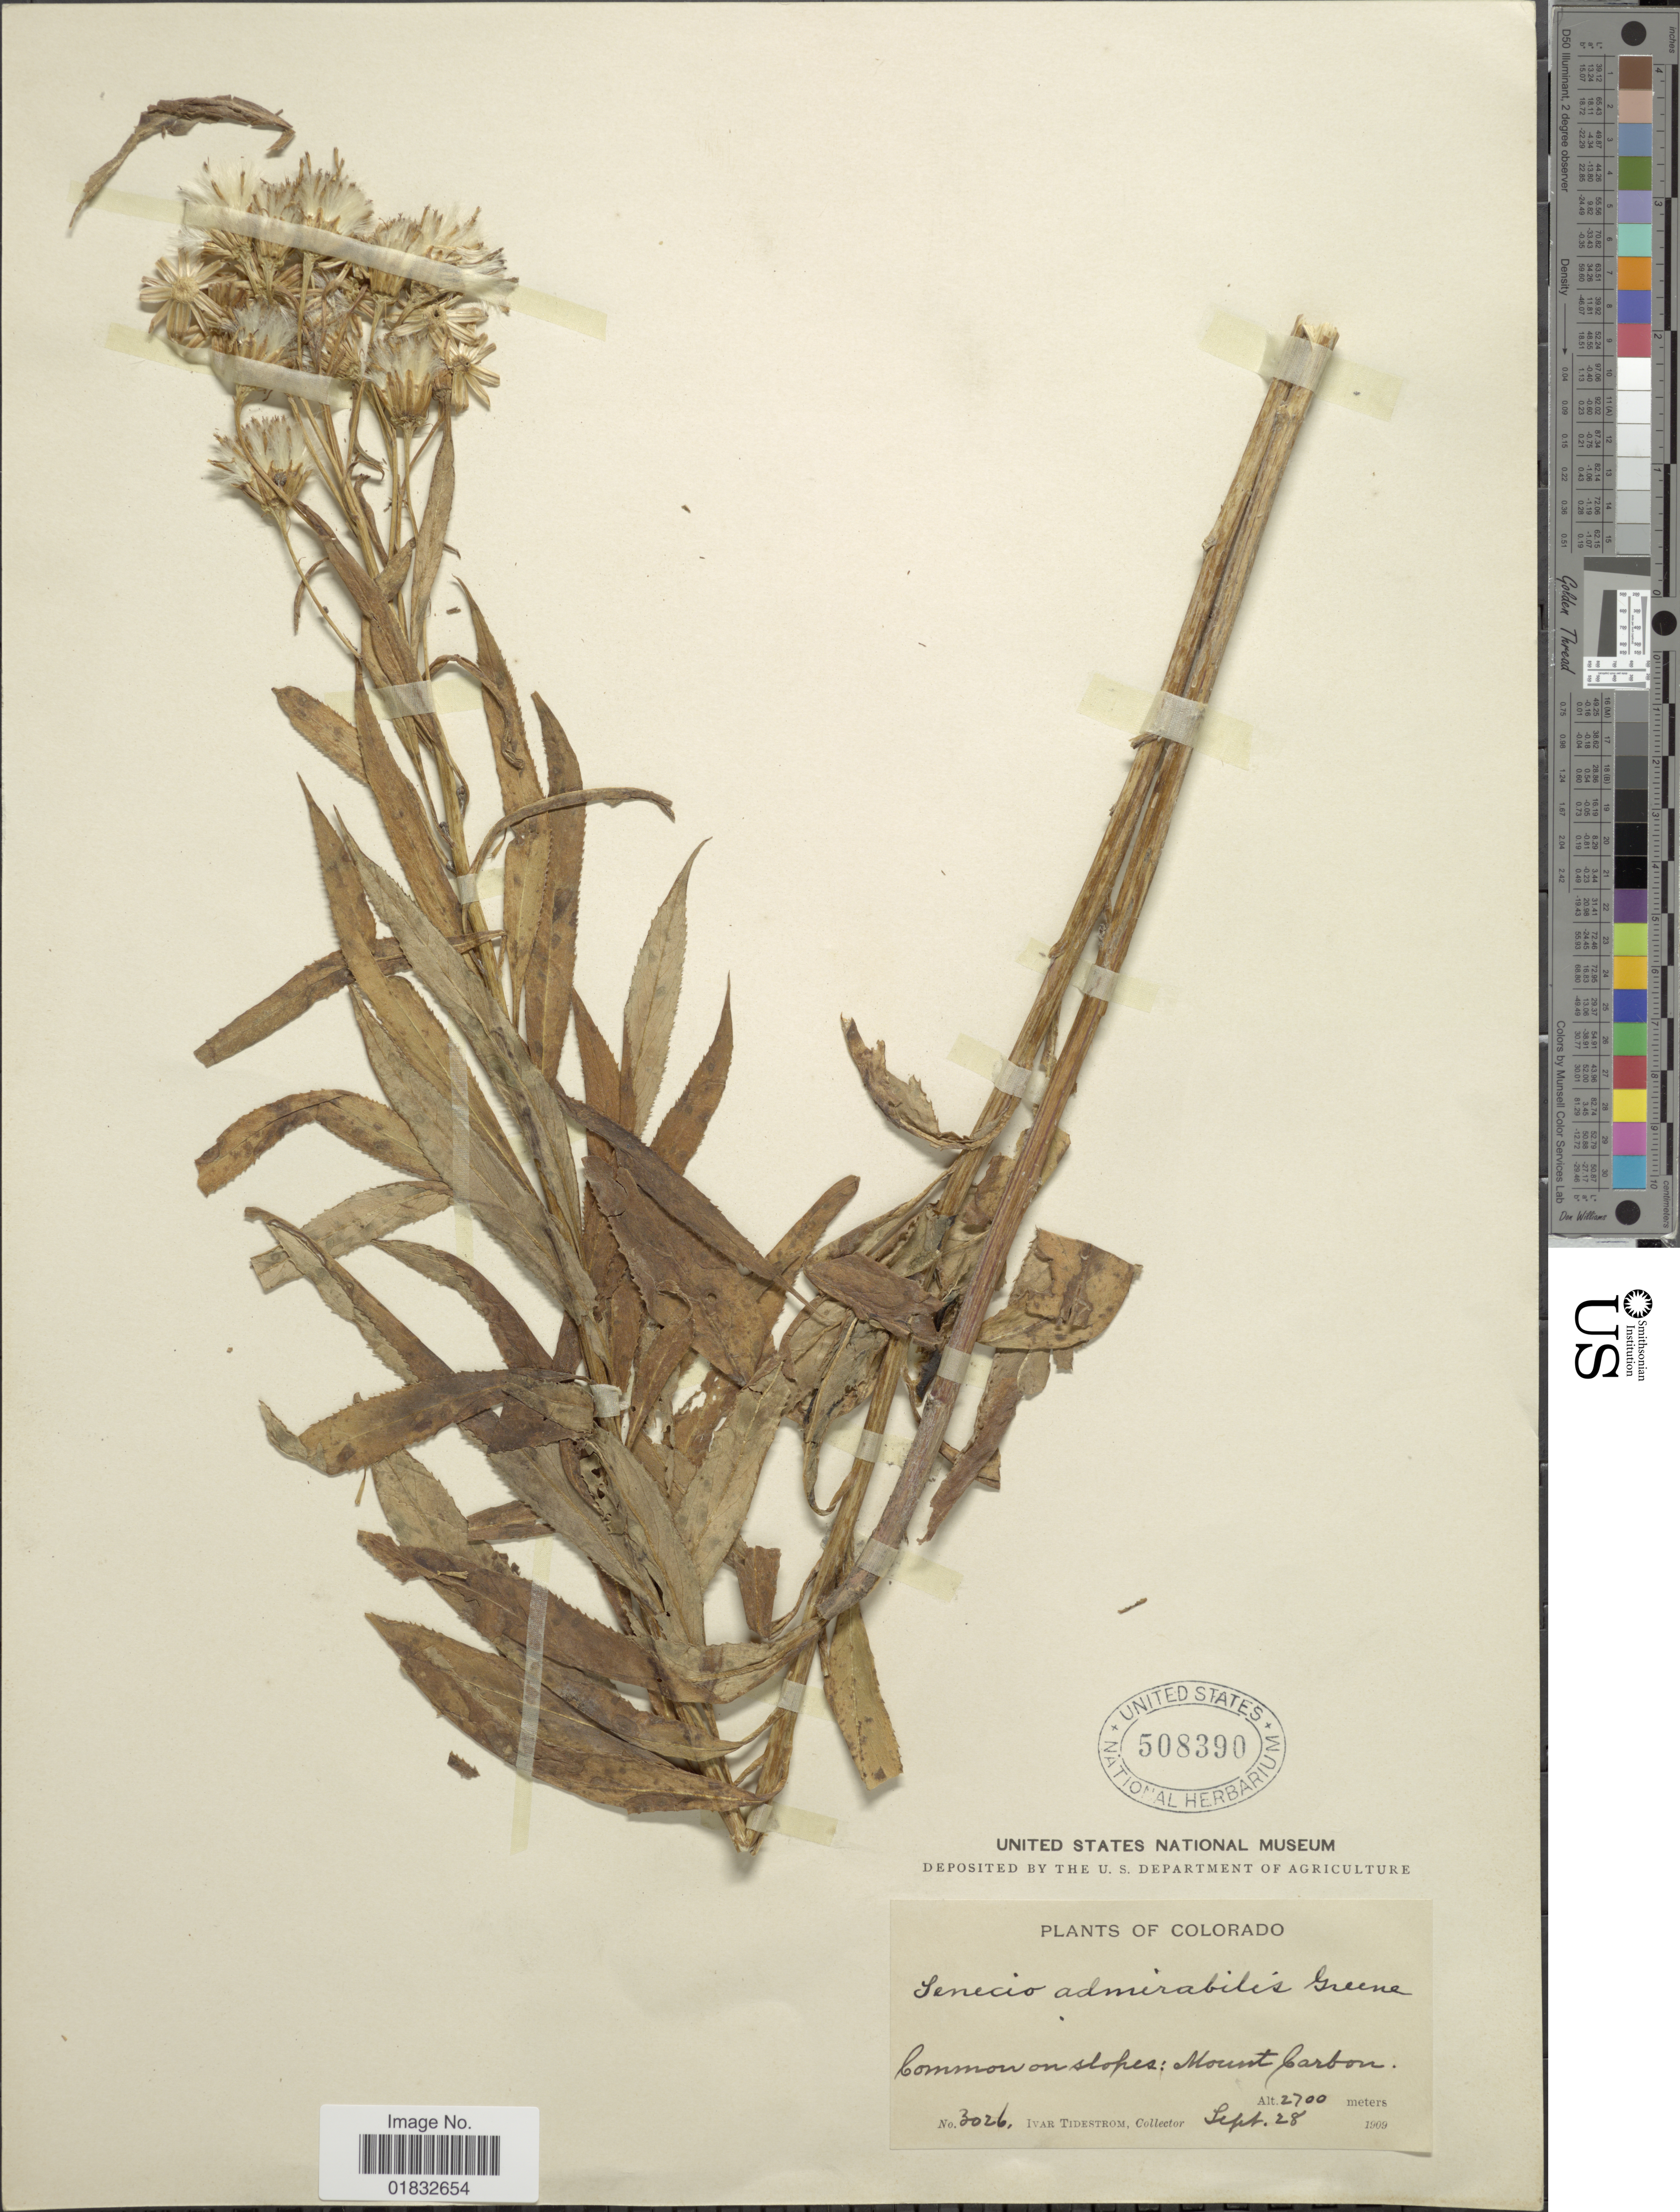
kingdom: Plantae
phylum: Tracheophyta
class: Magnoliopsida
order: Asterales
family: Asteraceae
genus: Senecio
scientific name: Senecio serra var. admirabilis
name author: (Greene) A. Nelson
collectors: I. F. Tidestrom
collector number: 3026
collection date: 1909-09-28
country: United States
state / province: Colorado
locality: Common on slopes: Mount Carbon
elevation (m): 2700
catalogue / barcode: US 508390